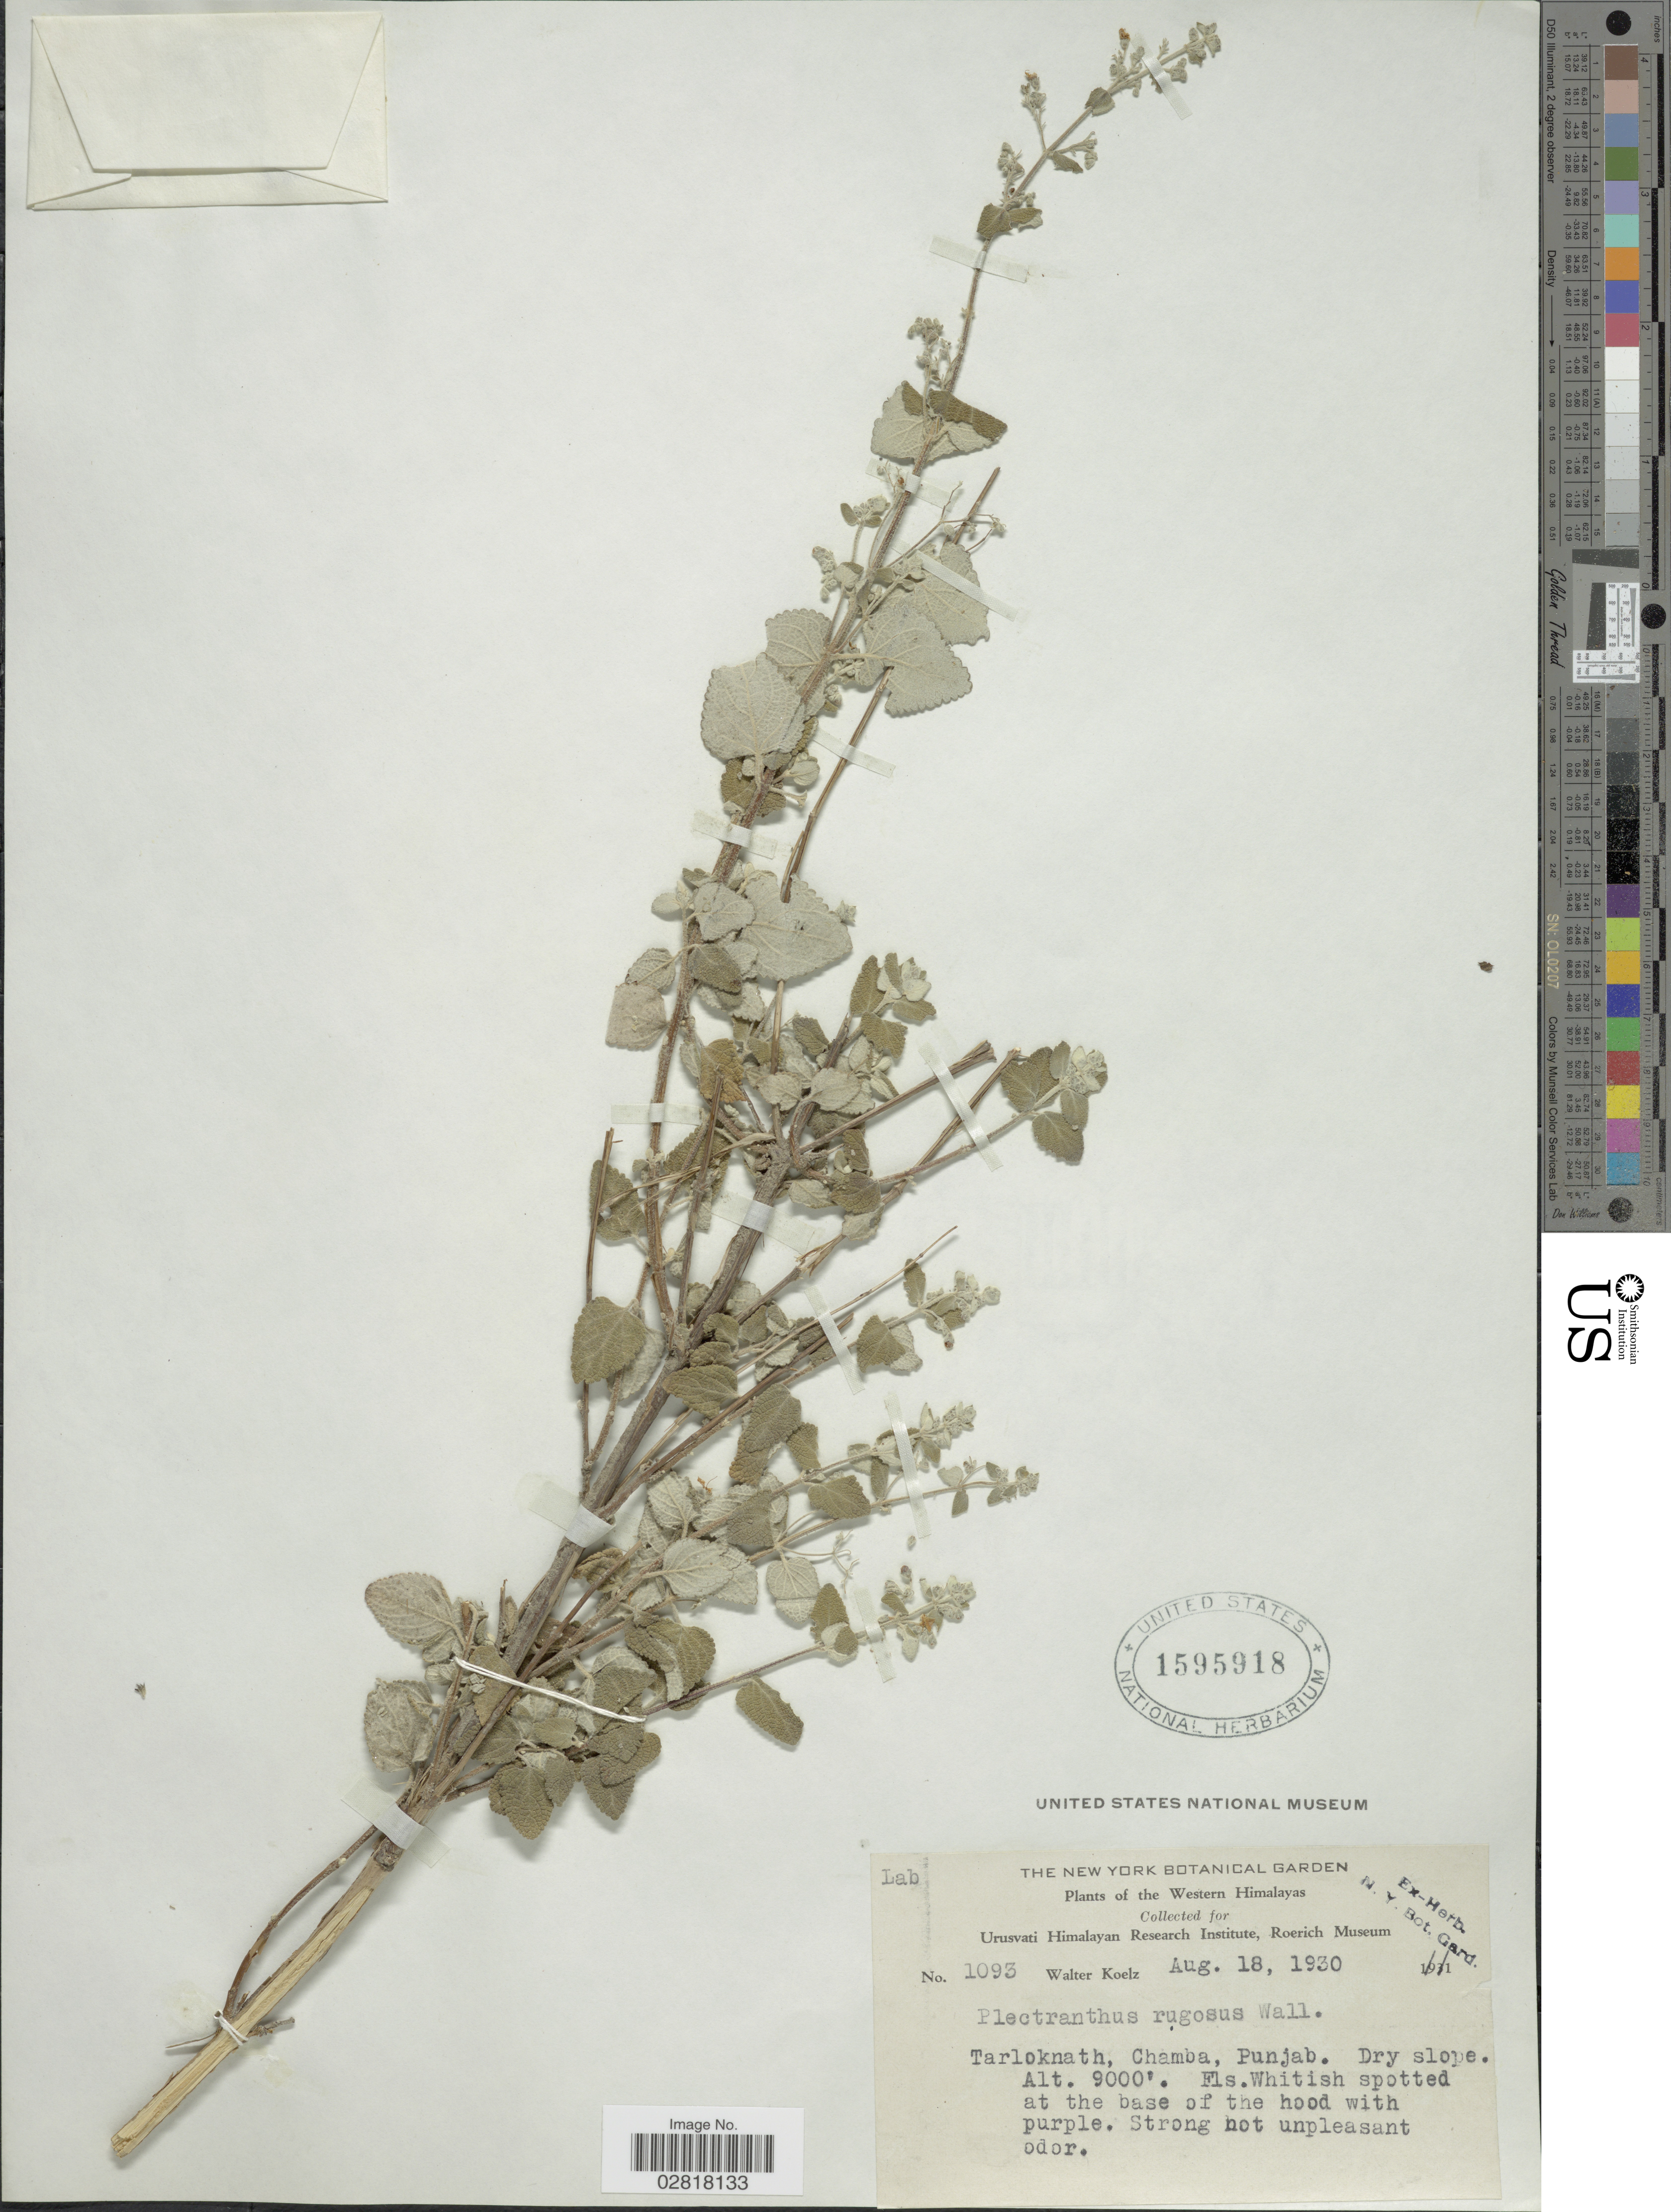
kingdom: Plantae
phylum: Tracheophyta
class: Magnoliopsida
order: Lamiales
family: Lamiaceae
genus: Plectranthus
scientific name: Plectranthus rugosus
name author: Wall. ex Benth.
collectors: W. N. Koelz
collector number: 1093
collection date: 1930-08-18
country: India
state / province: Punjab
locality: Western Himalayas, Tarloknath, Chamba.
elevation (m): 2743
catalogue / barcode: US 1595918